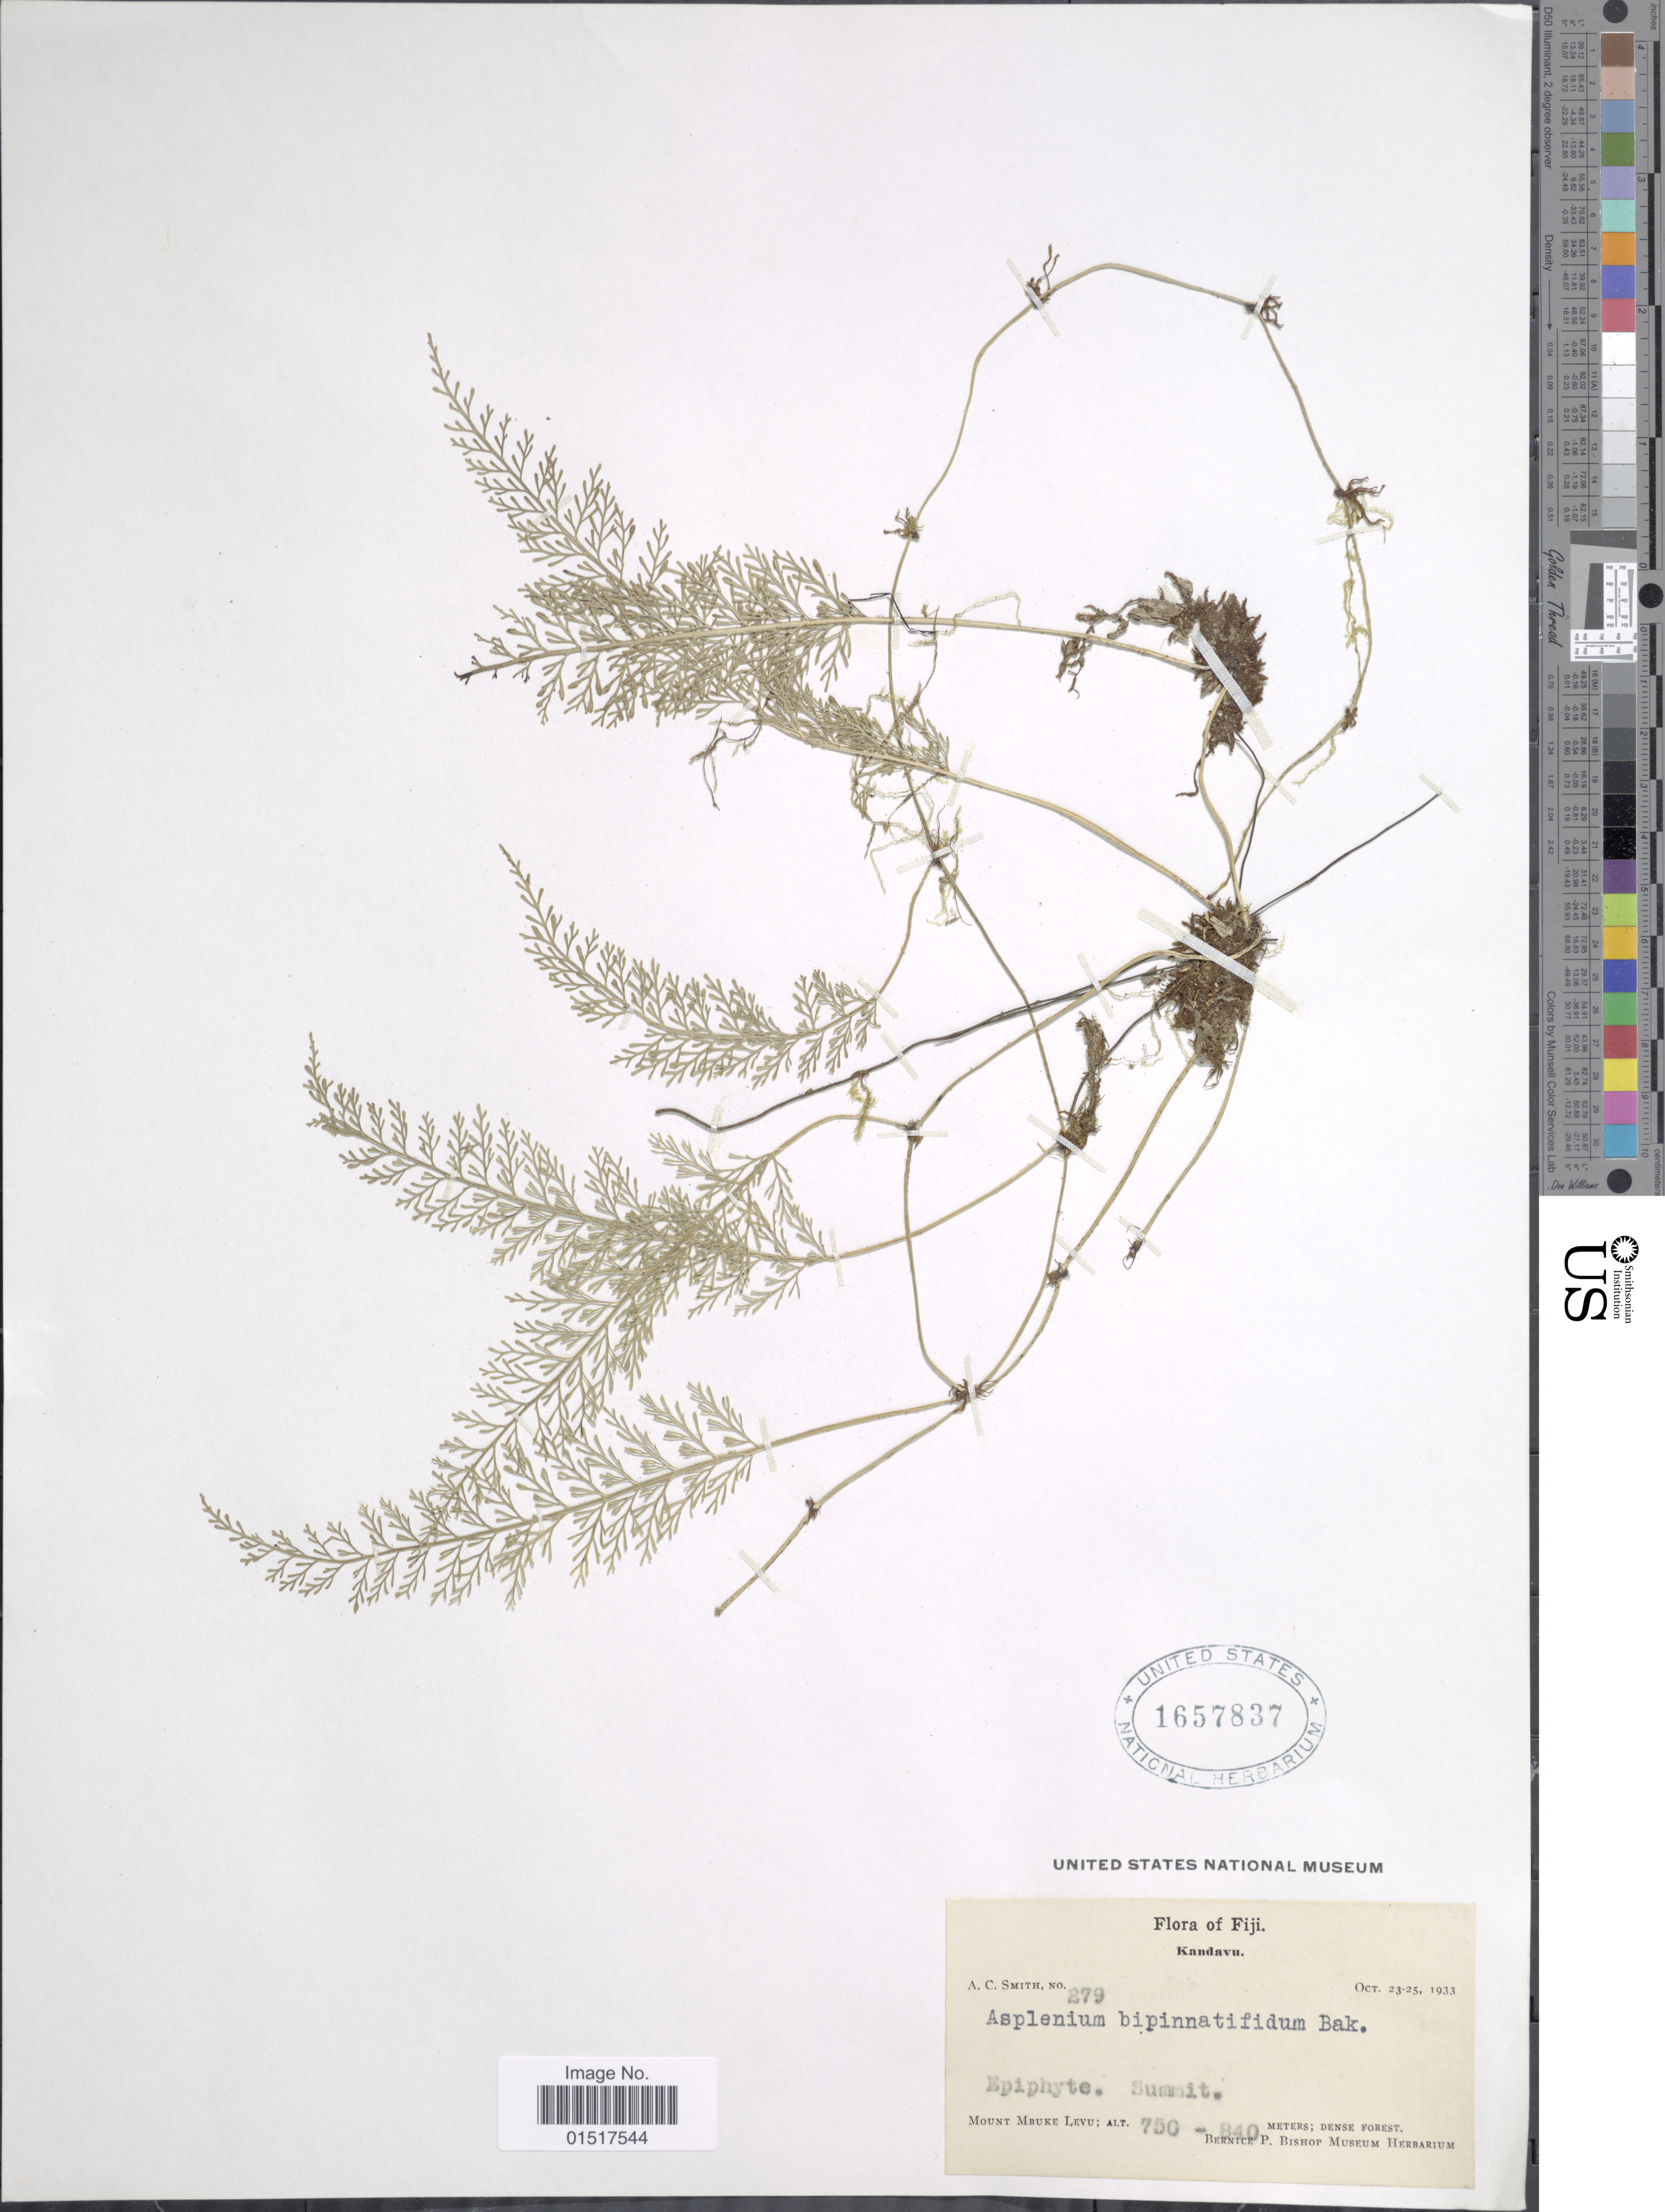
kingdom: Plantae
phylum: Tracheophyta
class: Polypodiopsida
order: Polypodiales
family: Aspleniaceae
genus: Asplenium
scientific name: Asplenium bipinnatifidum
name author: Baker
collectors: A. C. Smith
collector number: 279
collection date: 1933-10-23/1933-10-25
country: Fiji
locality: Kandavu. Mount Mbuke Levu.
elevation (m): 750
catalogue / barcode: US 1657837